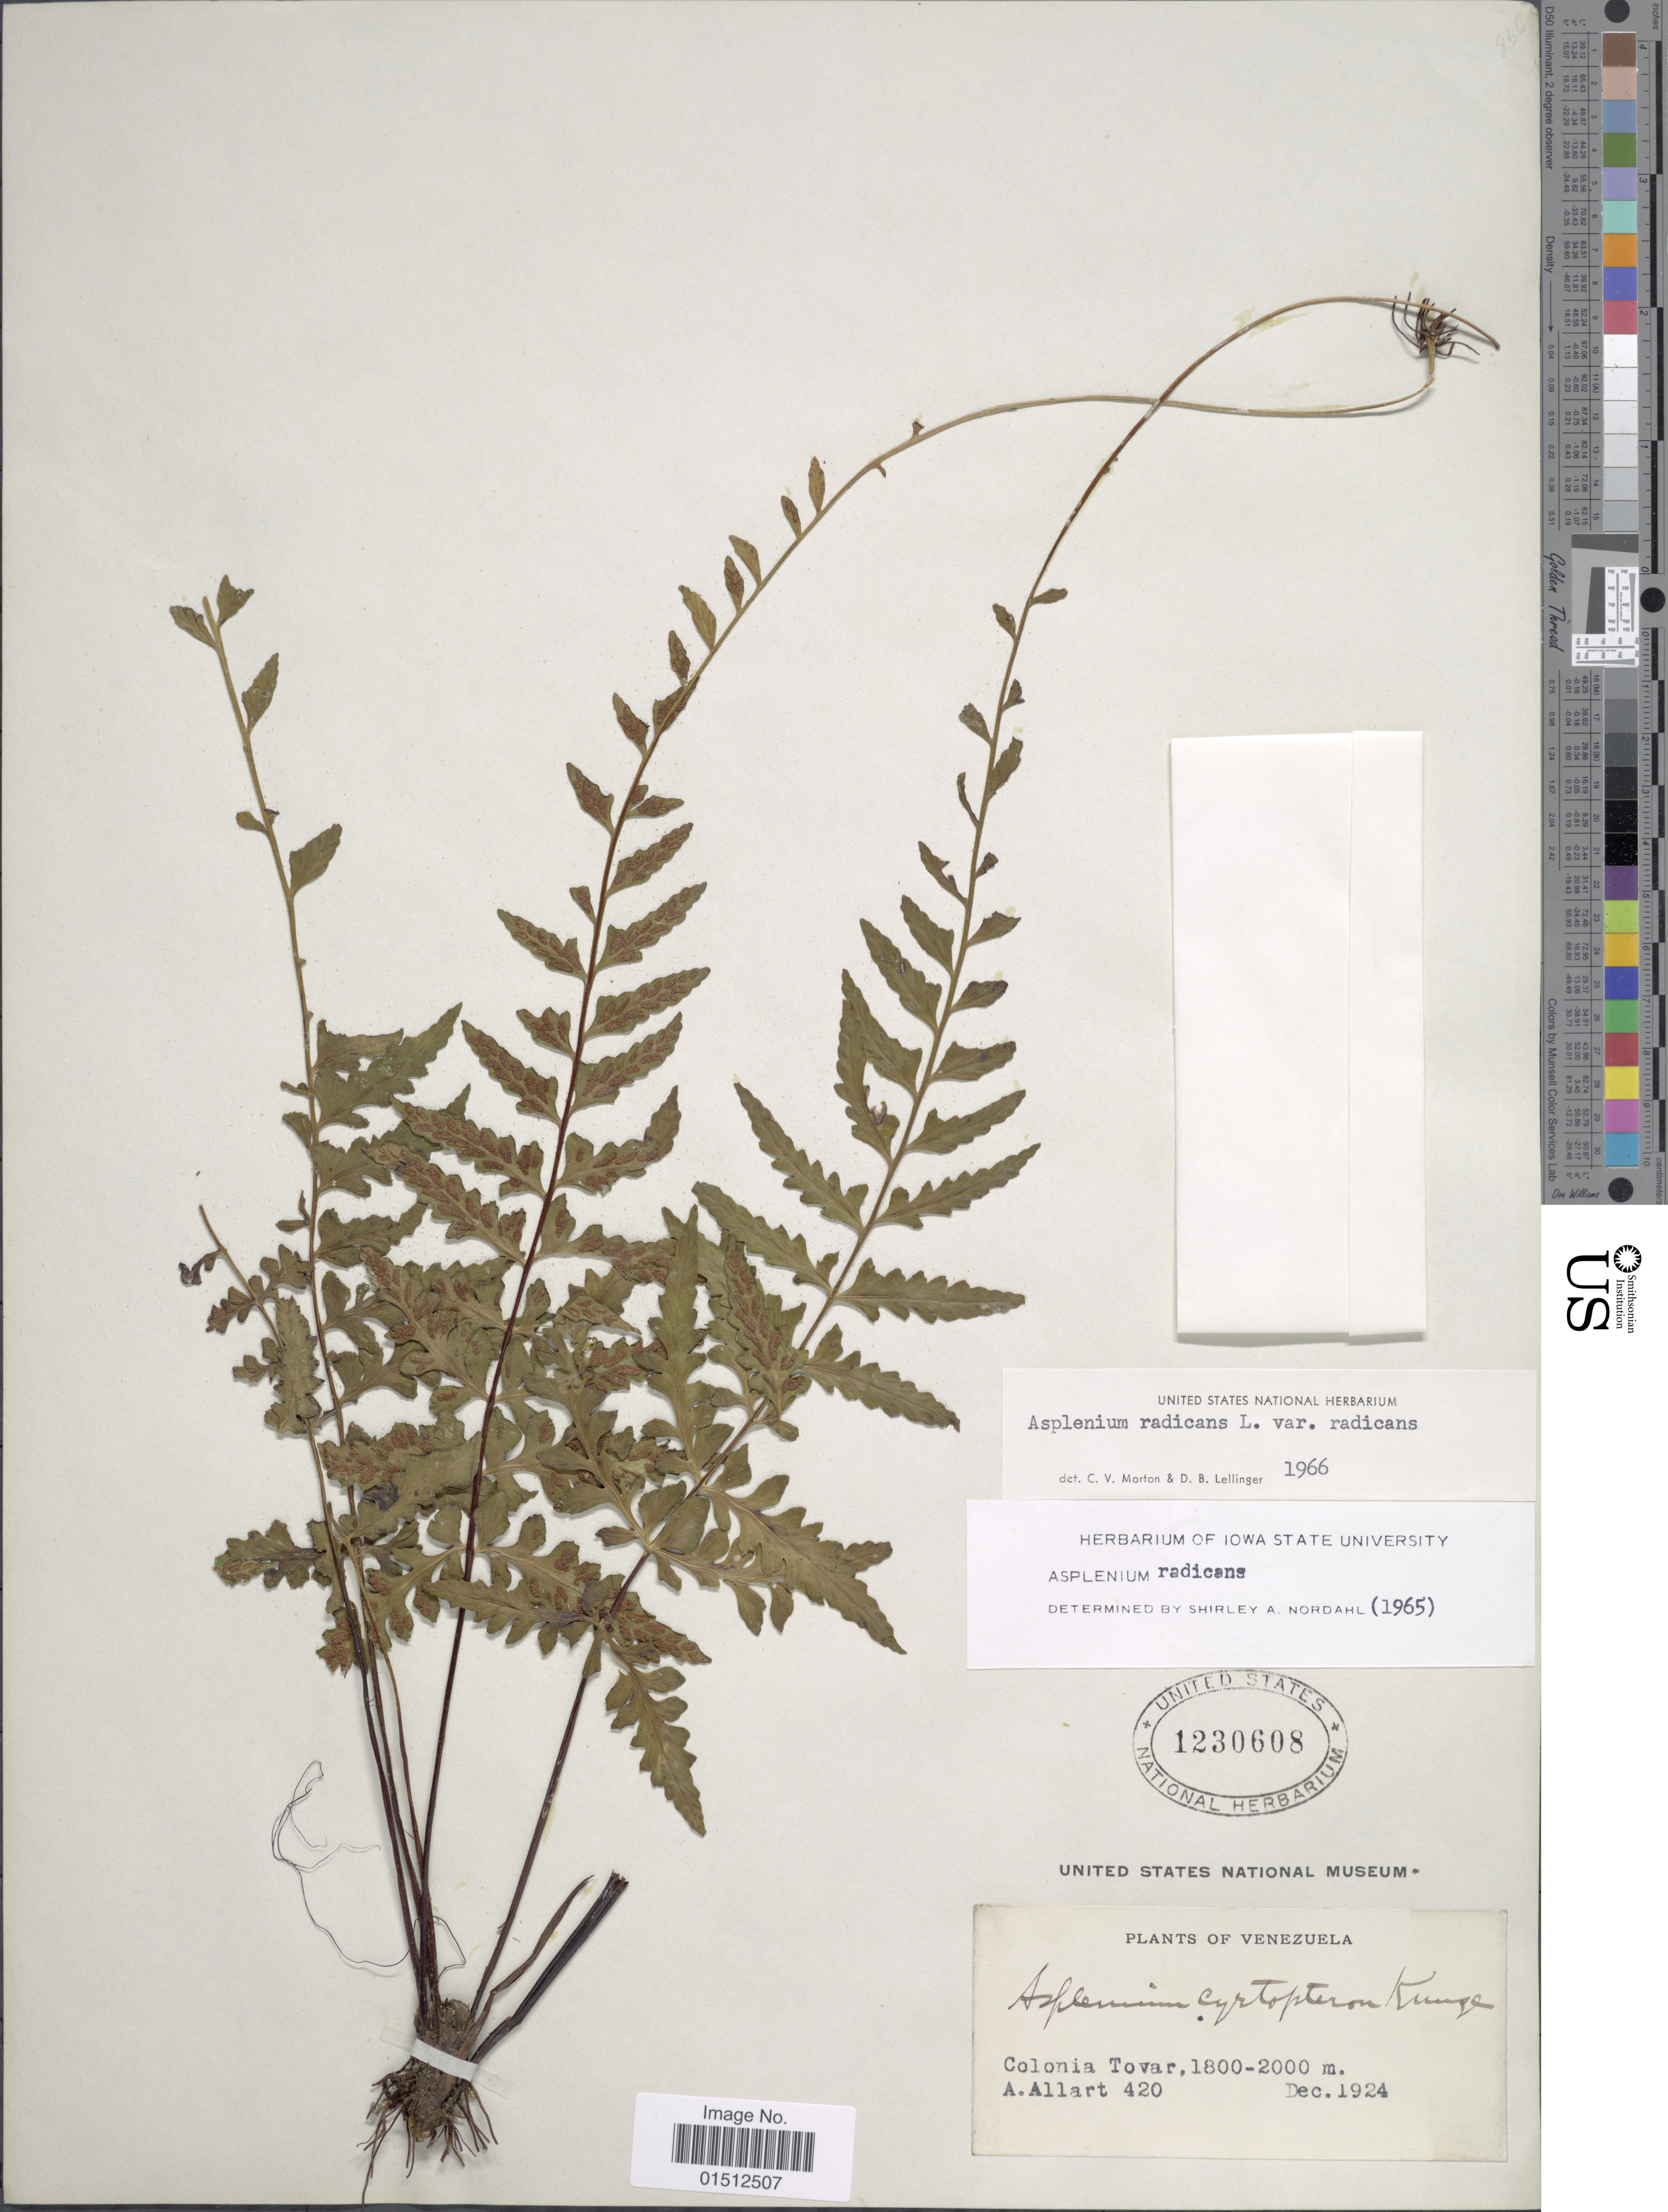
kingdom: Plantae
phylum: Tracheophyta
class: Polypodiopsida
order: Polypodiales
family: Aspleniaceae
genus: Asplenium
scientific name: Asplenium radicans var. radicans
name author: L.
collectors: A. Allart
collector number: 420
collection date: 1924-12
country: Venezuela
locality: Colonia Tovar. Venezuela.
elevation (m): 1800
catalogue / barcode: US 1230608